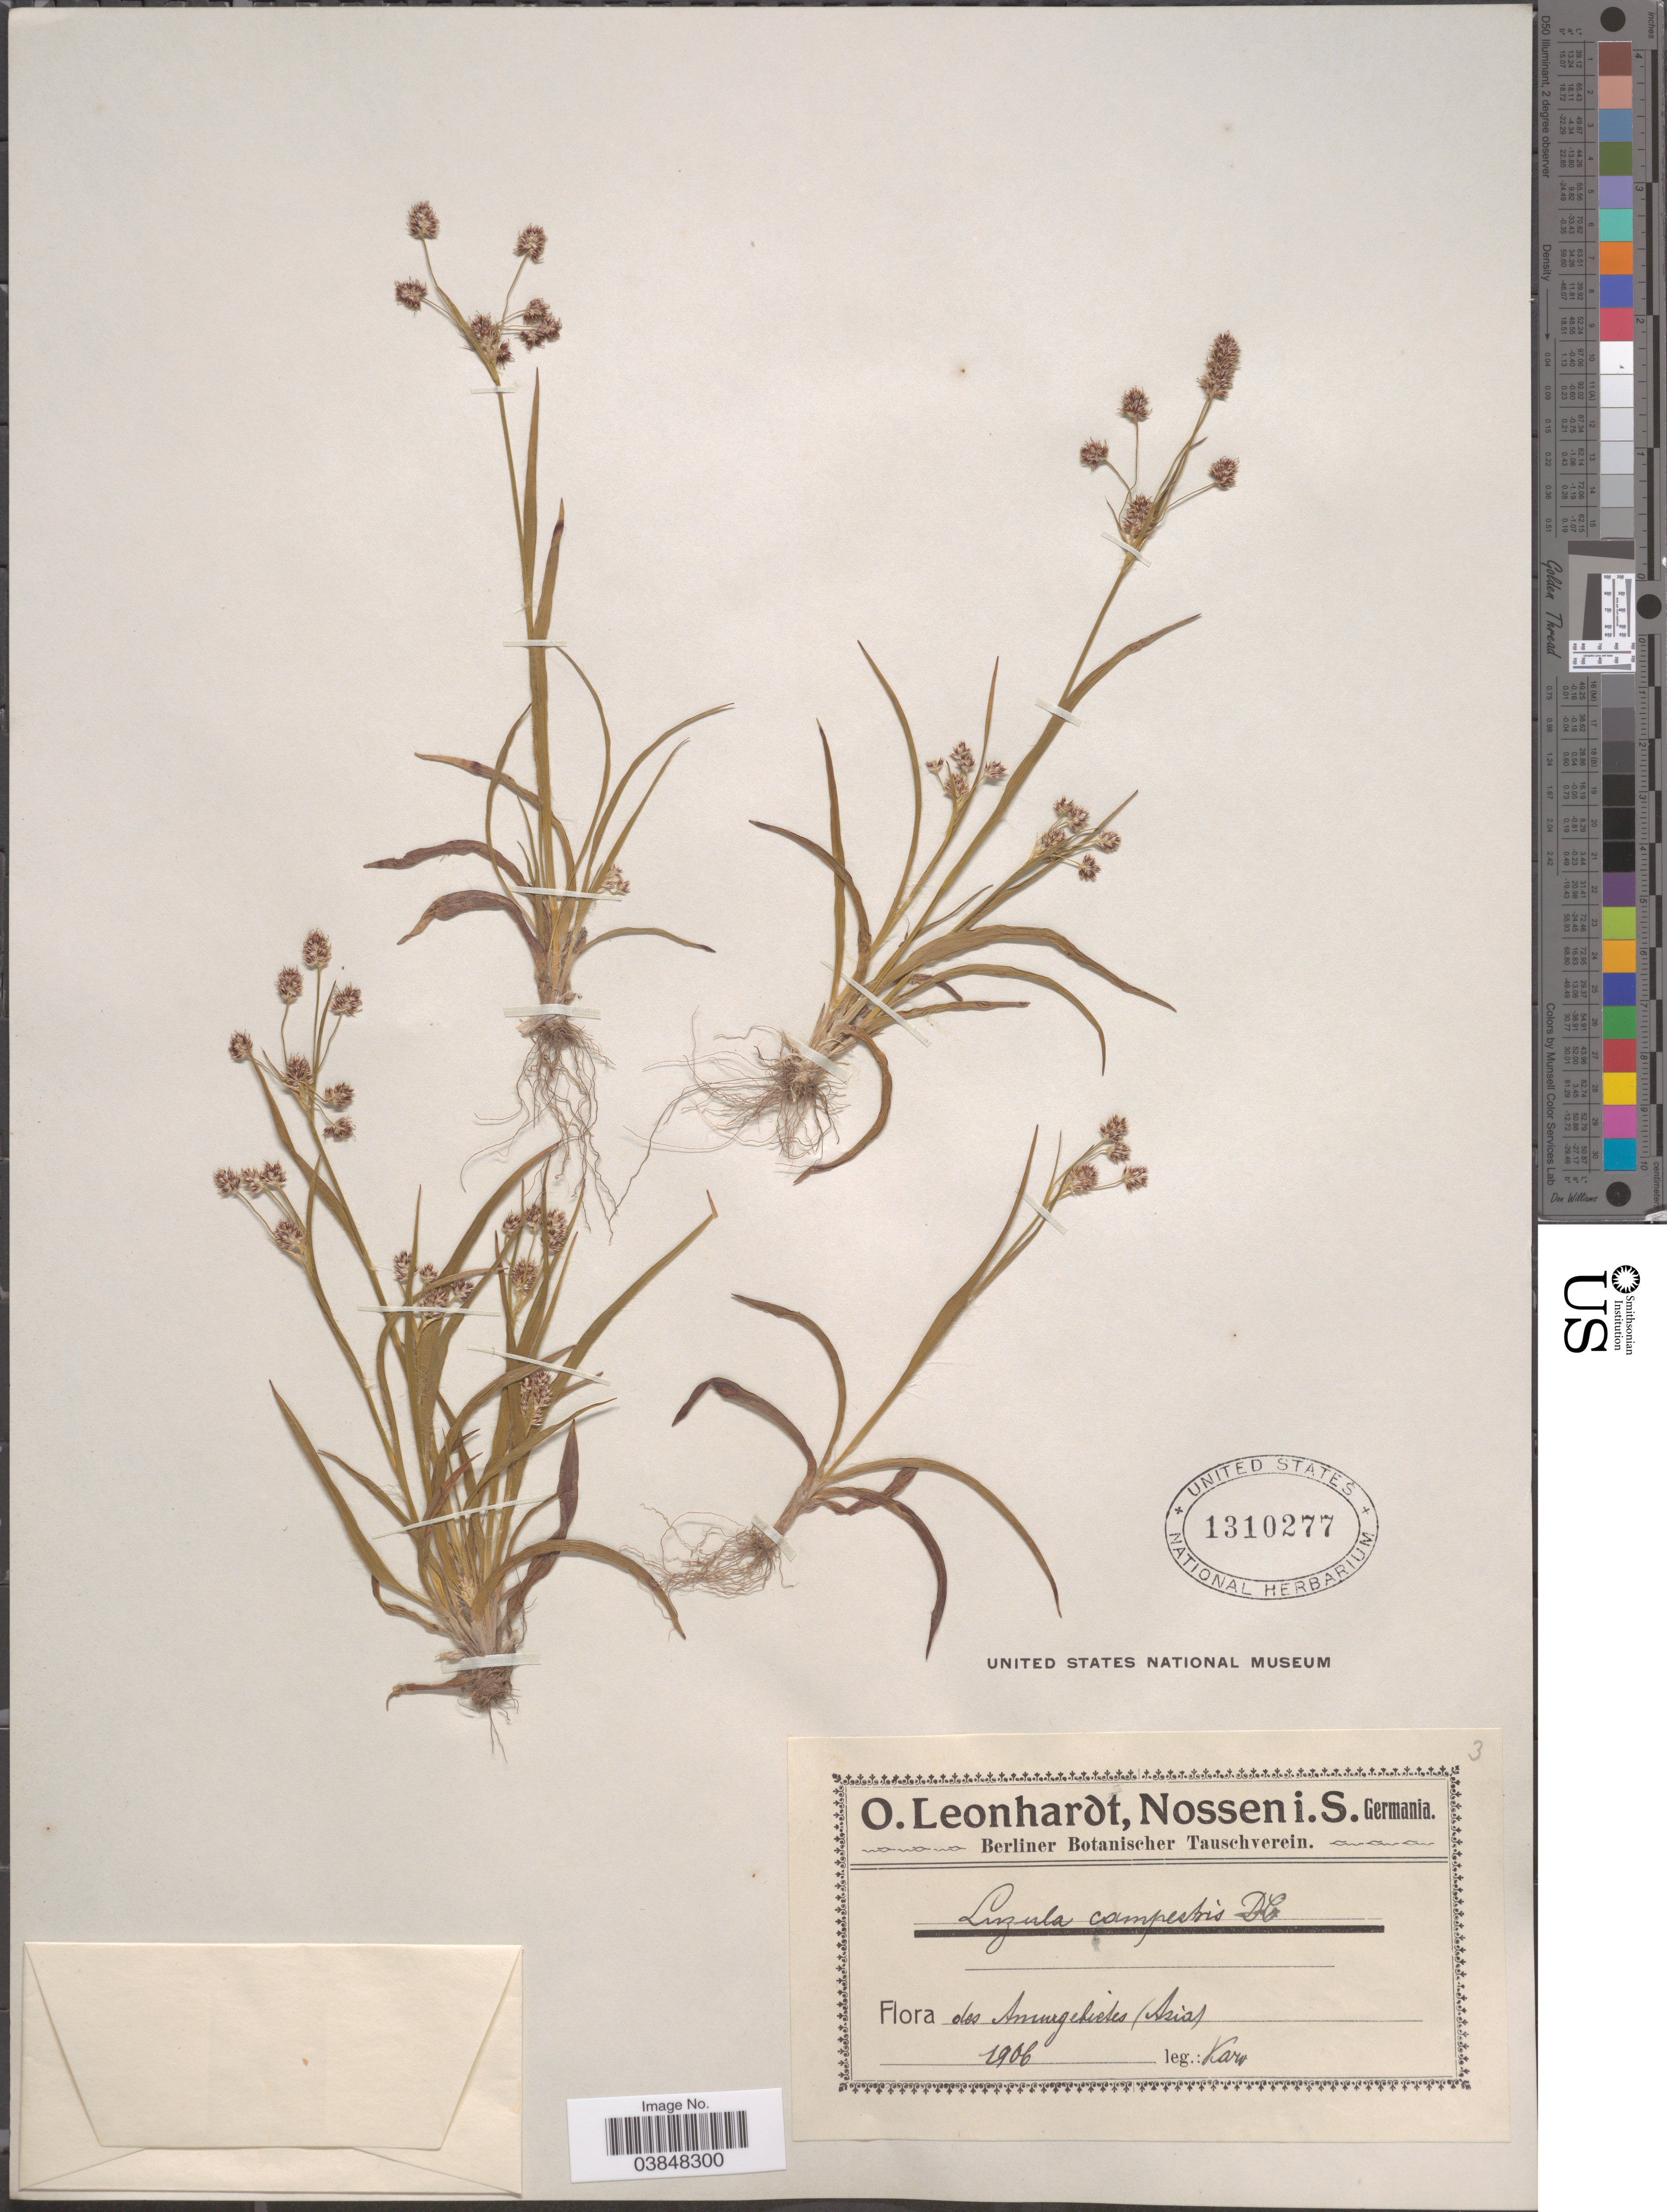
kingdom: Plantae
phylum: Tracheophyta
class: Liliopsida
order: Poales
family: Juncaceae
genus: Luzula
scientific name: Luzula campestris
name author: (L.) DC.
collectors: Karo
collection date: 1906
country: Russian Federation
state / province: Amur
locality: Amurgebietes (Asia).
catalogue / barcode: US 1310277